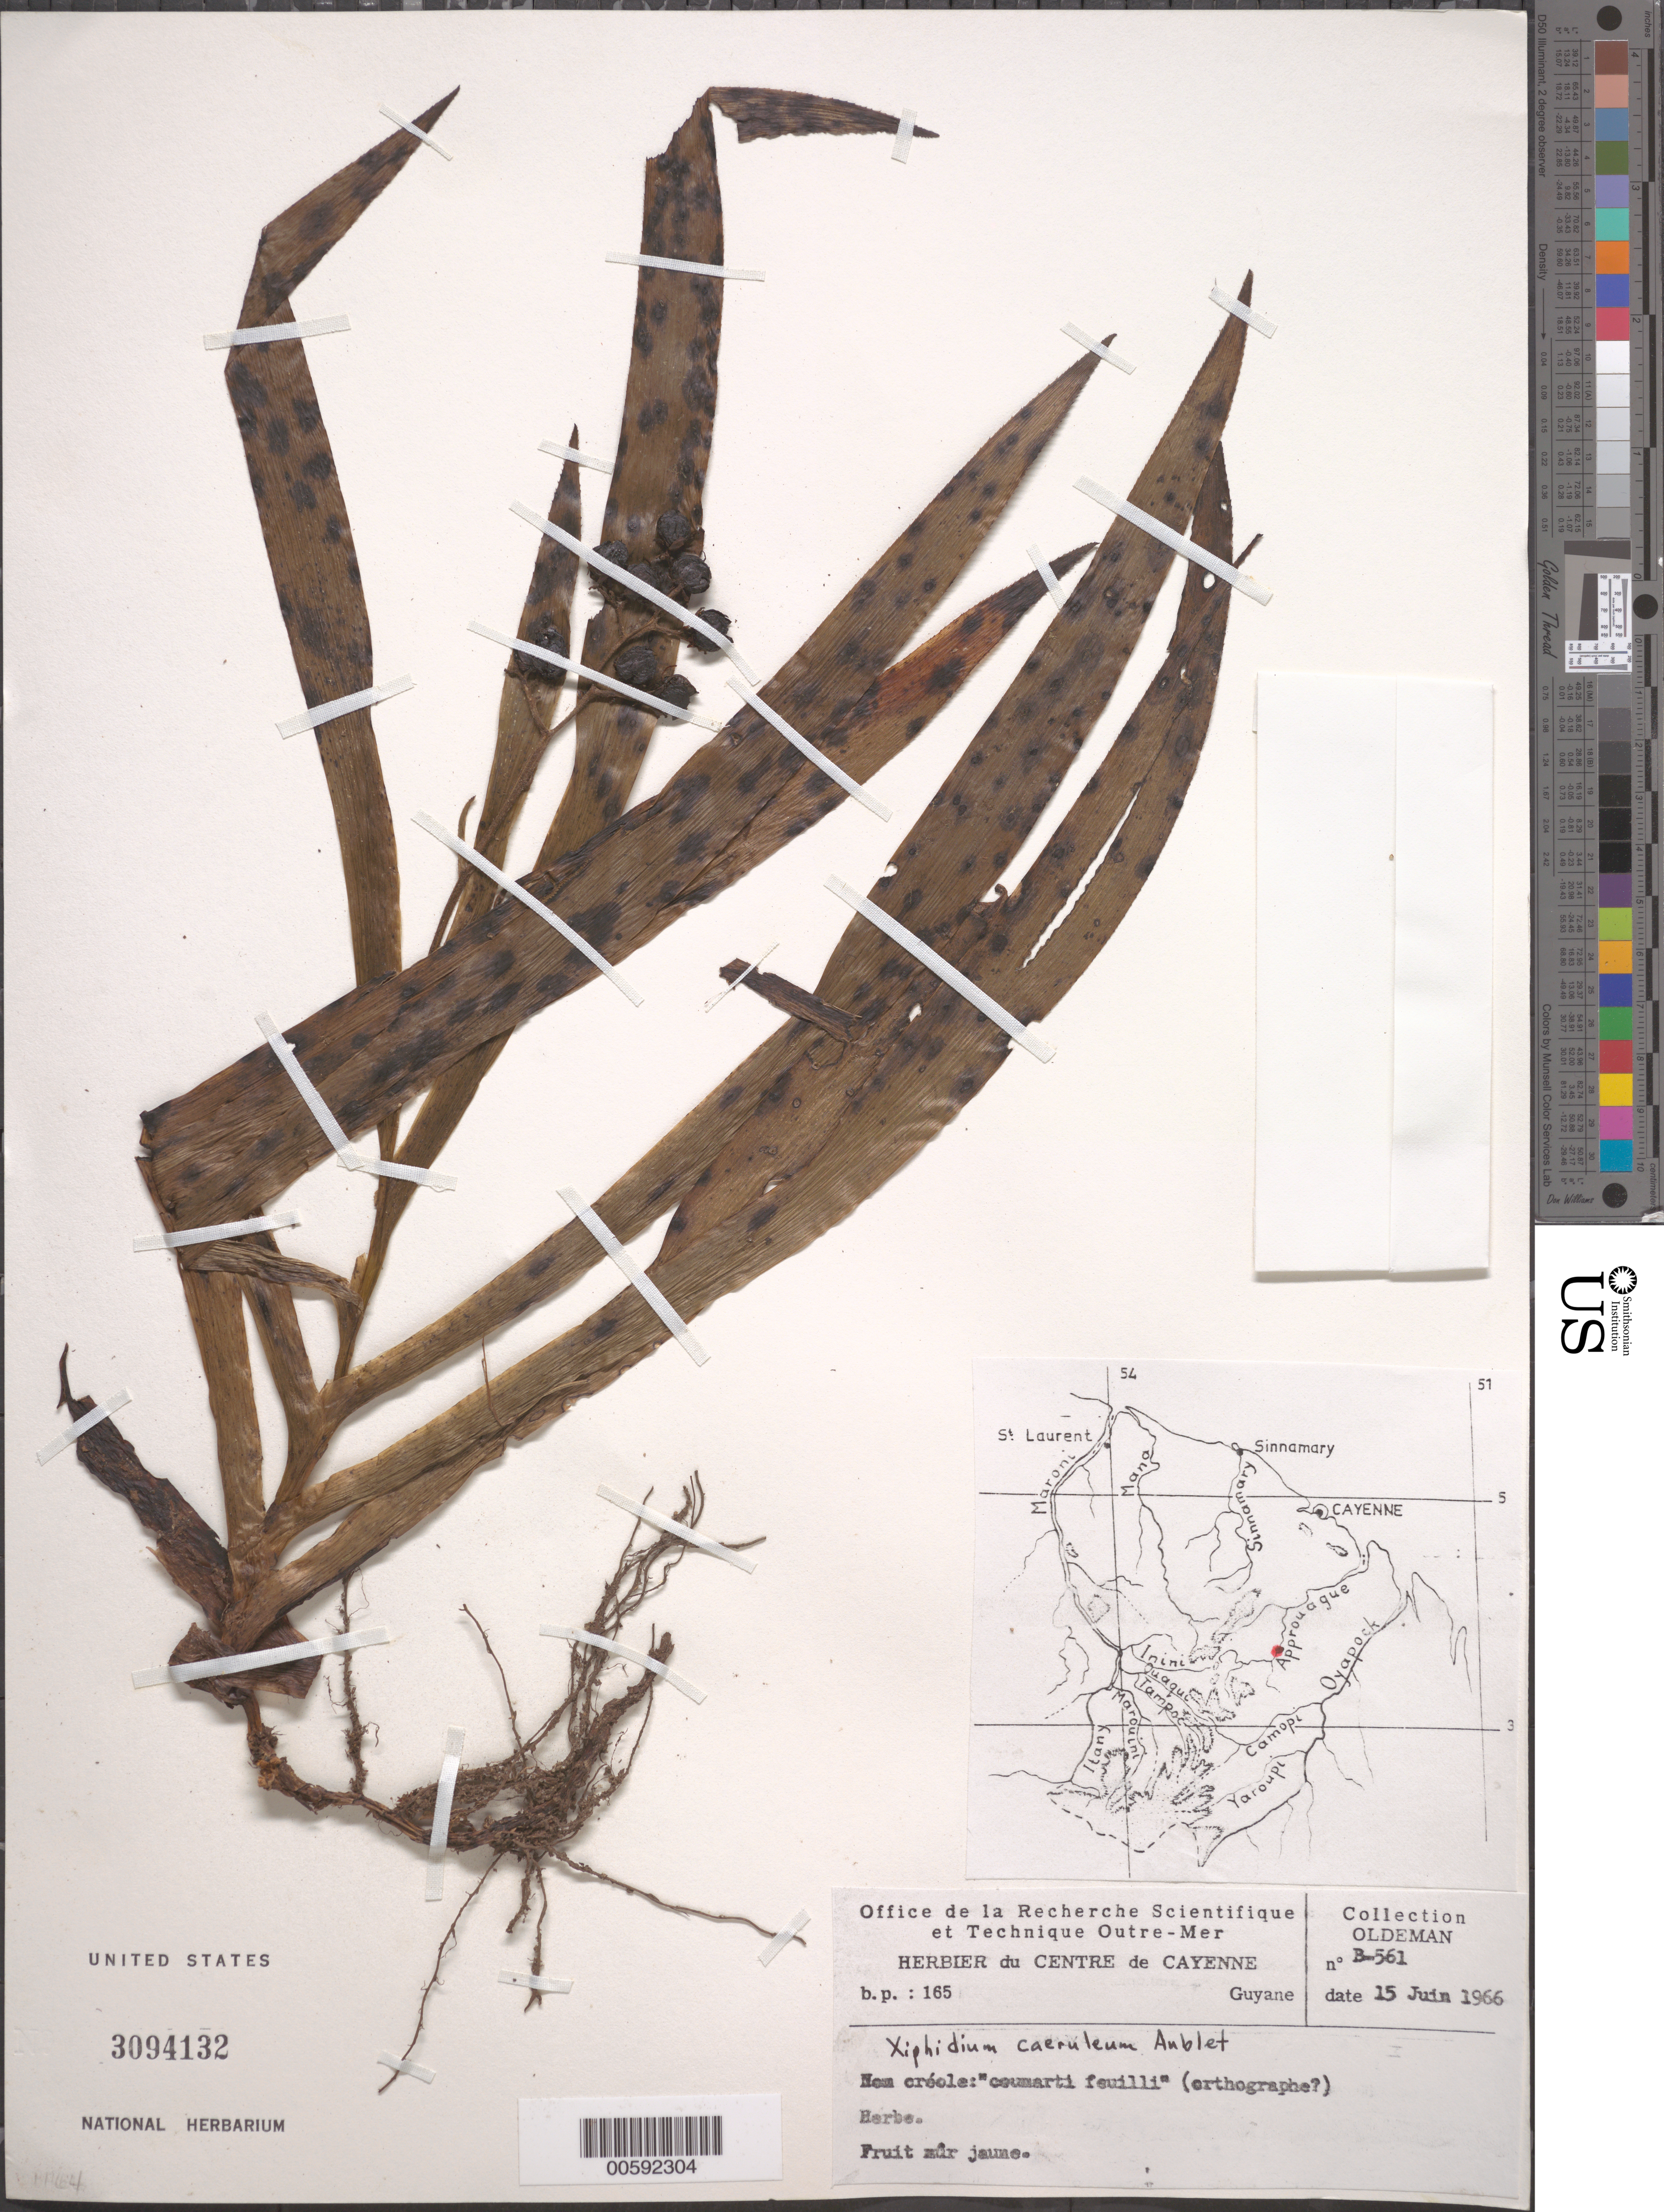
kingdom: Plantae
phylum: Tracheophyta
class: Liliopsida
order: Commelinales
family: Haemodoraceae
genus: Xiphidium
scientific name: Xiphidium caeruleum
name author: Aubl.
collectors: -. Oleman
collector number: B-561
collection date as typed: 15 Jun 1966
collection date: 1966-06-15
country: French Guiana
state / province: Cayenne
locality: Cayenne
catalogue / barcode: US 3094132